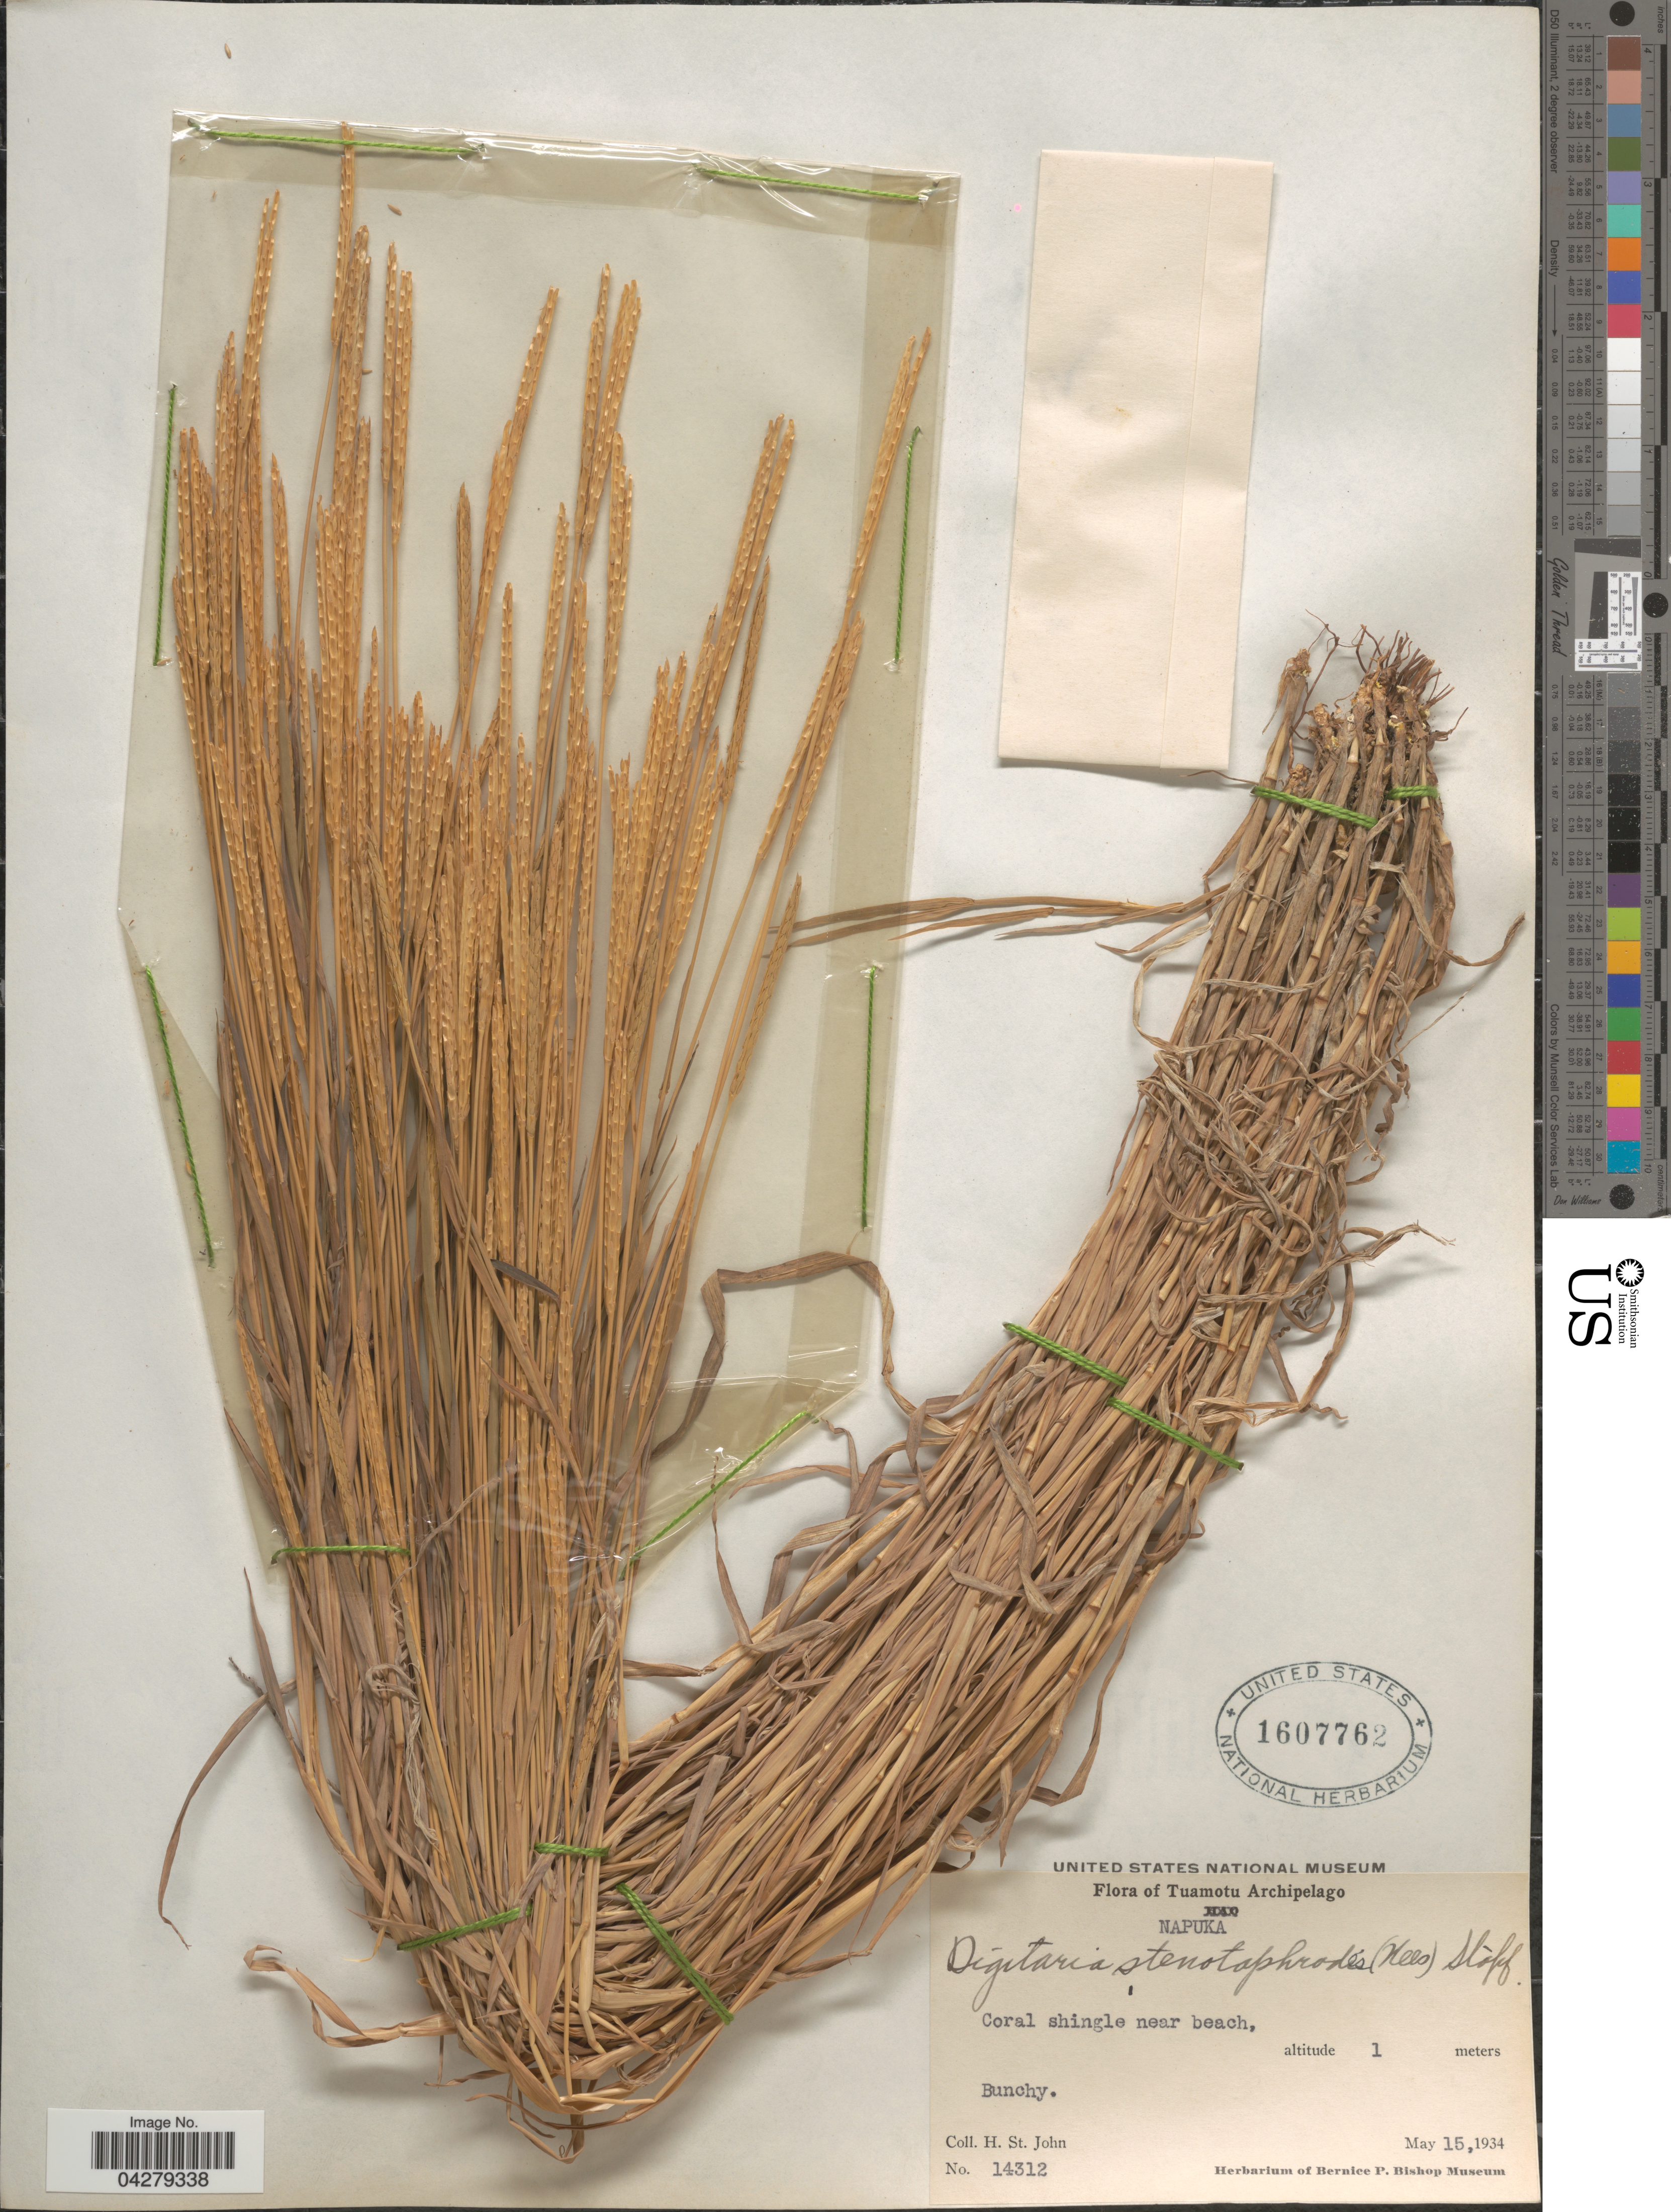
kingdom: Plantae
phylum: Tracheophyta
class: Liliopsida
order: Poales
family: Poaceae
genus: Digitaria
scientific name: Digitaria stenotaphrodes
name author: (Steud.) Stapf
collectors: H. St. John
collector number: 14312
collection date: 1934-05-15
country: French Polynesia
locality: Tuamotu Archipelago. Napuka. Coral shingle near beach, Bunchy.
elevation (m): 1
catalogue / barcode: US 1607762